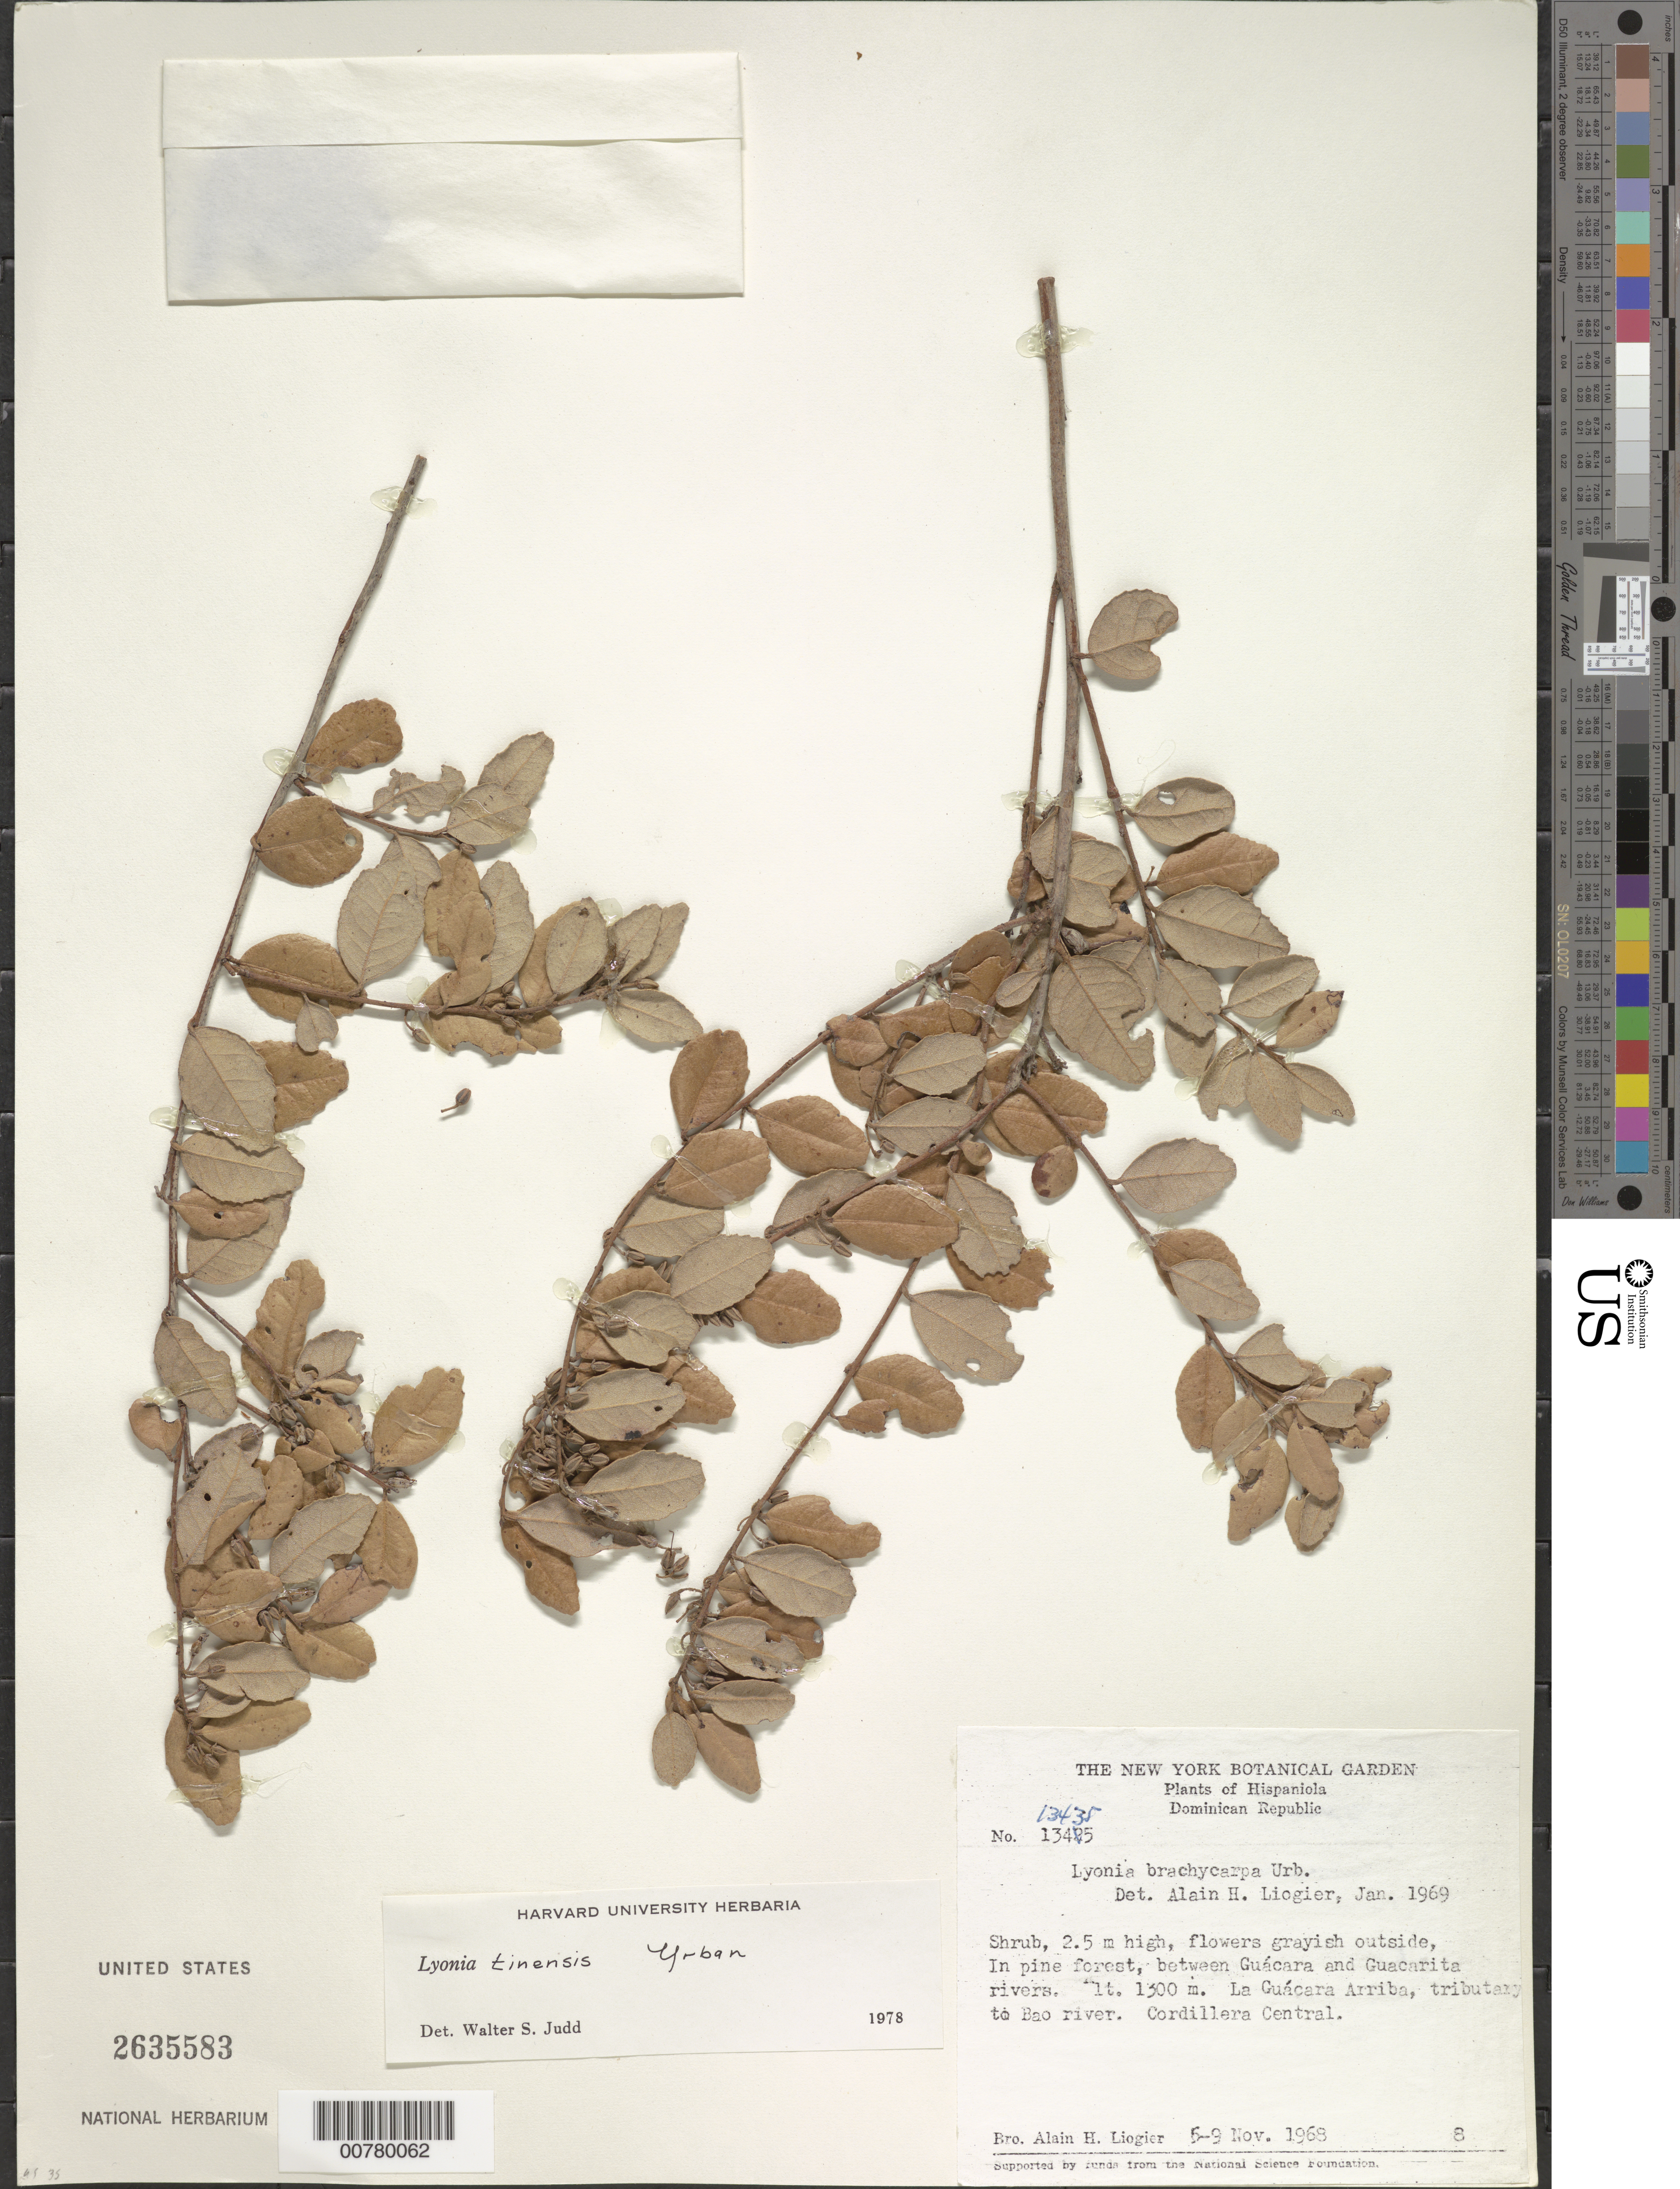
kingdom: Plantae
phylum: Tracheophyta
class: Magnoliopsida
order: Ericales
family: Ericaceae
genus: Lyonia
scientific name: Lyonia tinensis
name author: Urb.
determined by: Judd, Walter S.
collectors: A. H. Liogier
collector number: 13435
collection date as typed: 05 Nov 1968 to 09 Nov 1968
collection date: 1968-11-05/1968-11-09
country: Dominican Republic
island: Hispaniola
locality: Cordillera Central, La Guácara Arriba, tributary to Bao River, Guácara and Guacarita Rivers.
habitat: In pine forest.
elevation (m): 1300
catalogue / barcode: US 2635583